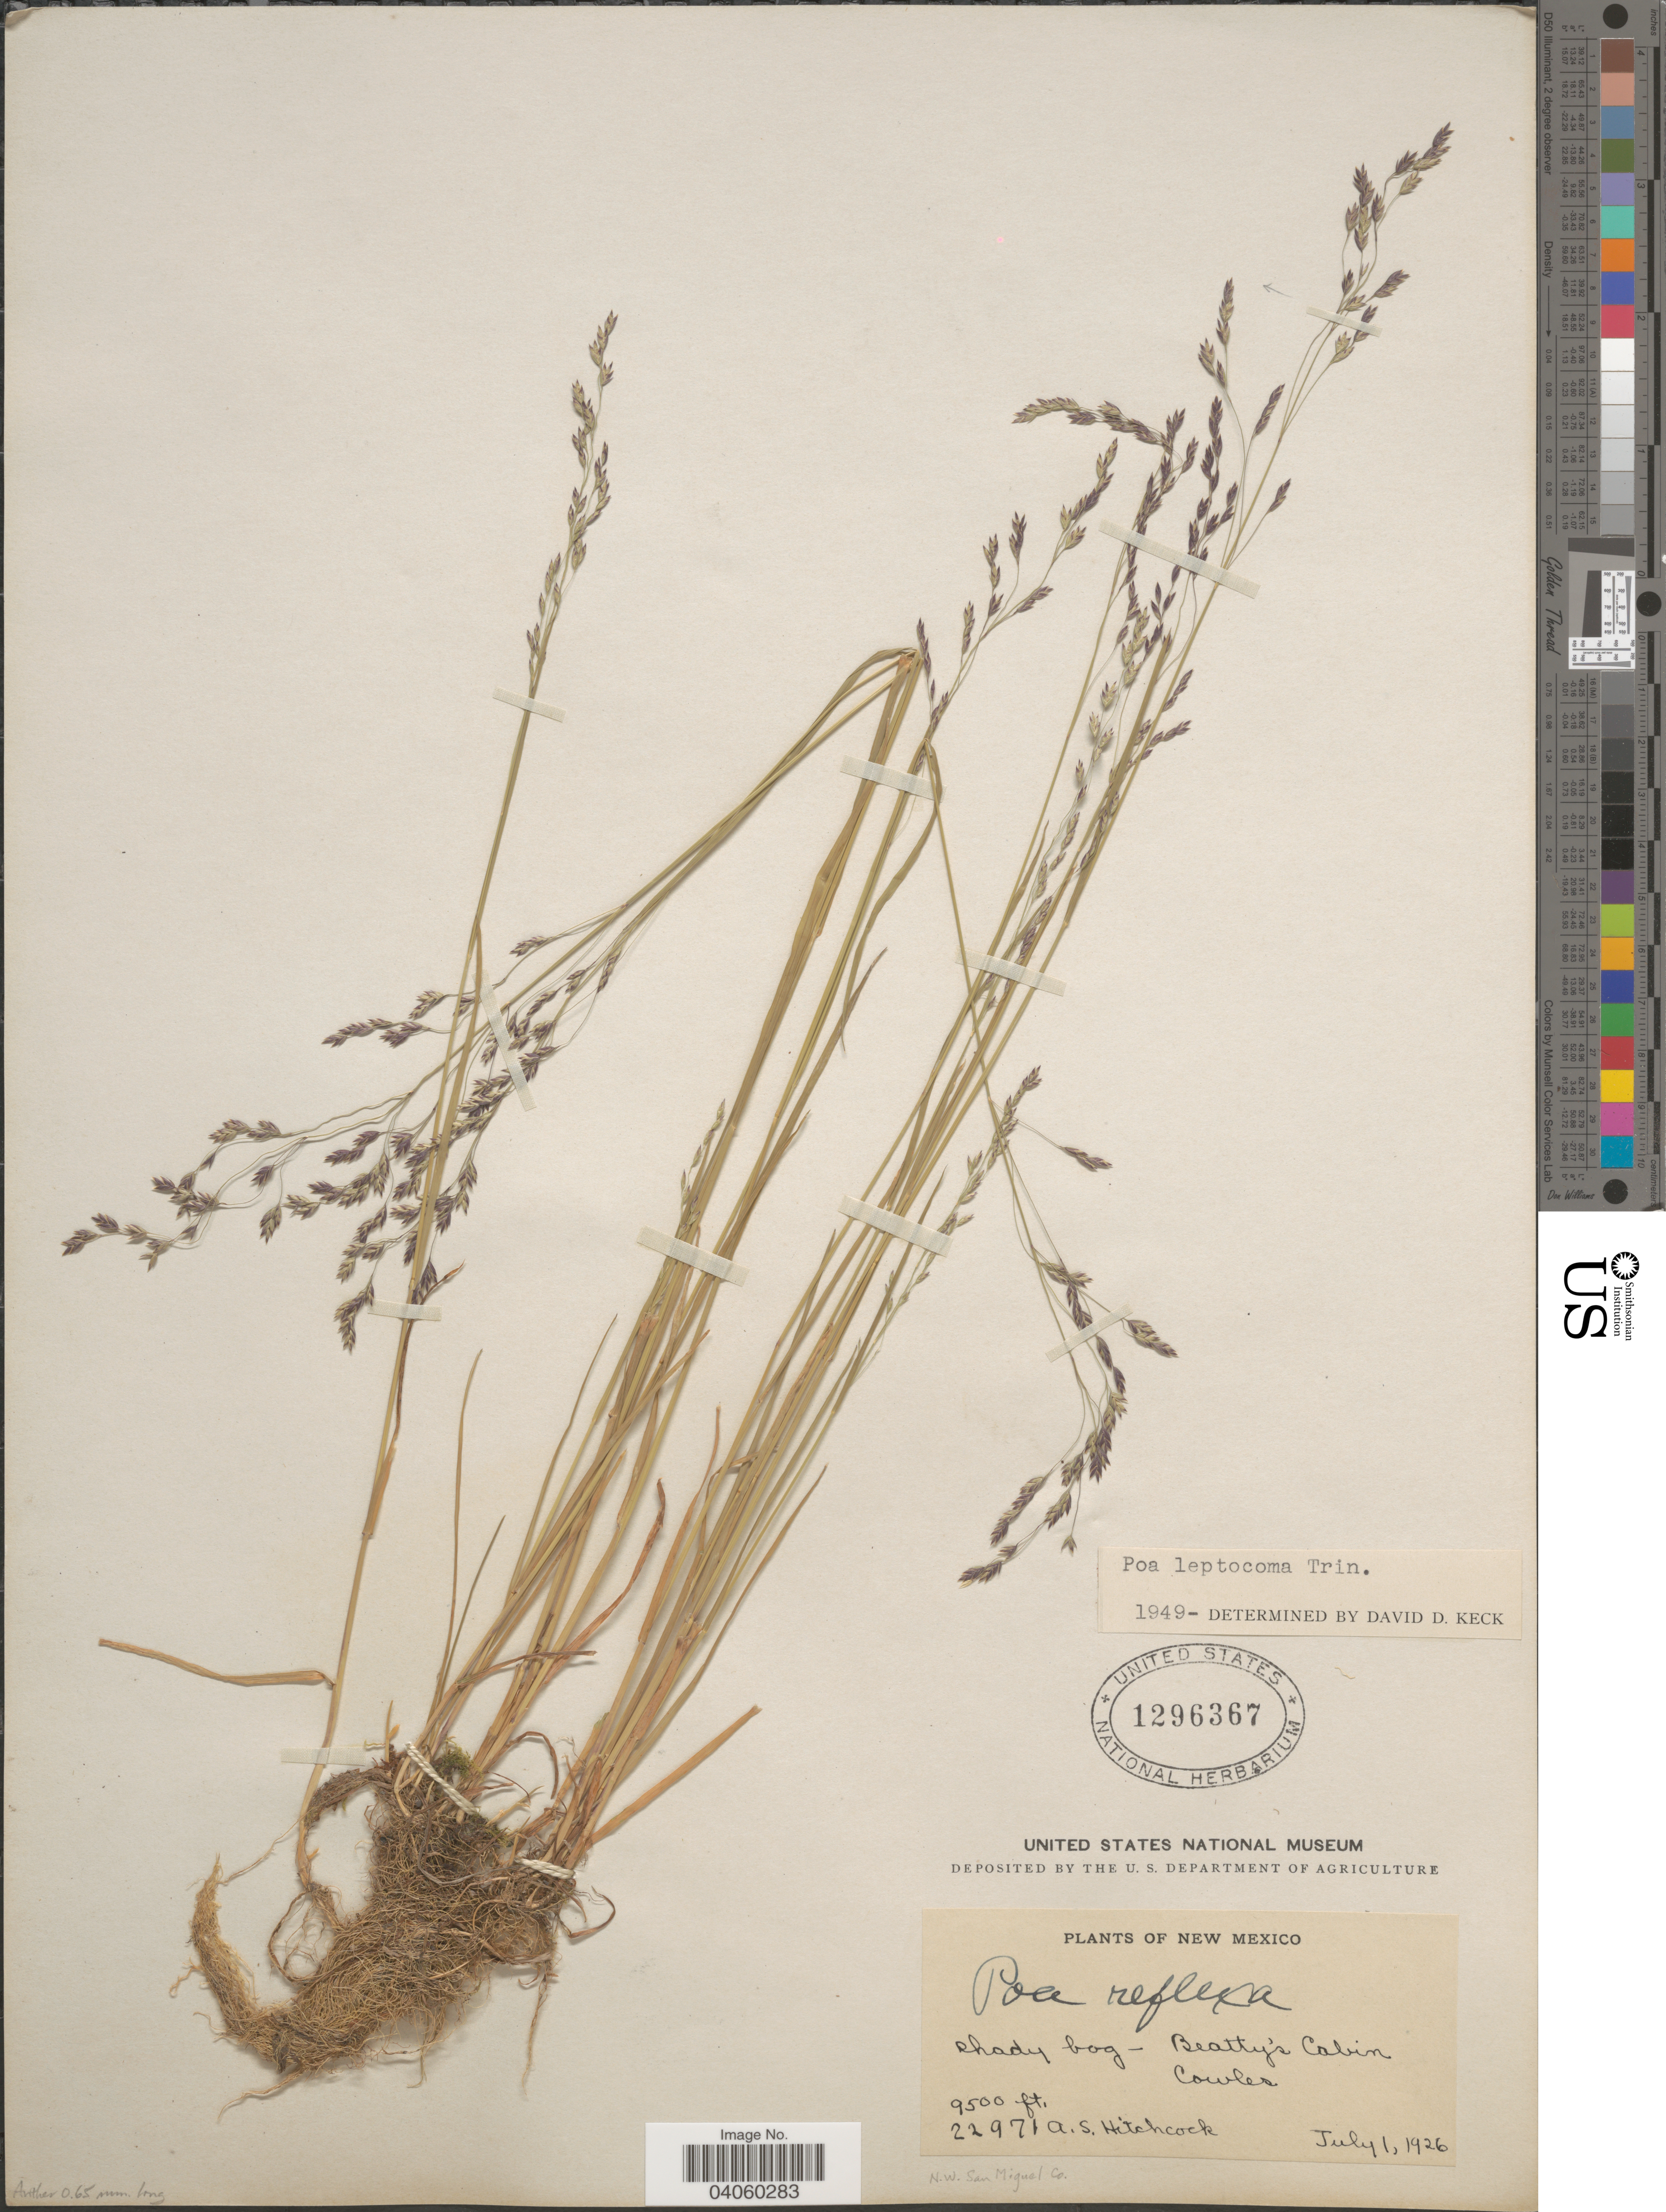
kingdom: Plantae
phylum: Tracheophyta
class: Liliopsida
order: Poales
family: Poaceae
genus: Poa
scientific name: Poa leptocoma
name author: Trin.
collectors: A. S. Hitchcock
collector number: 22971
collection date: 1926-07-01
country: United States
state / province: New Mexico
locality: Beatty's Cabin Cowles. N. W. San Miguel Co.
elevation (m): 2896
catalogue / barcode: US 1296367